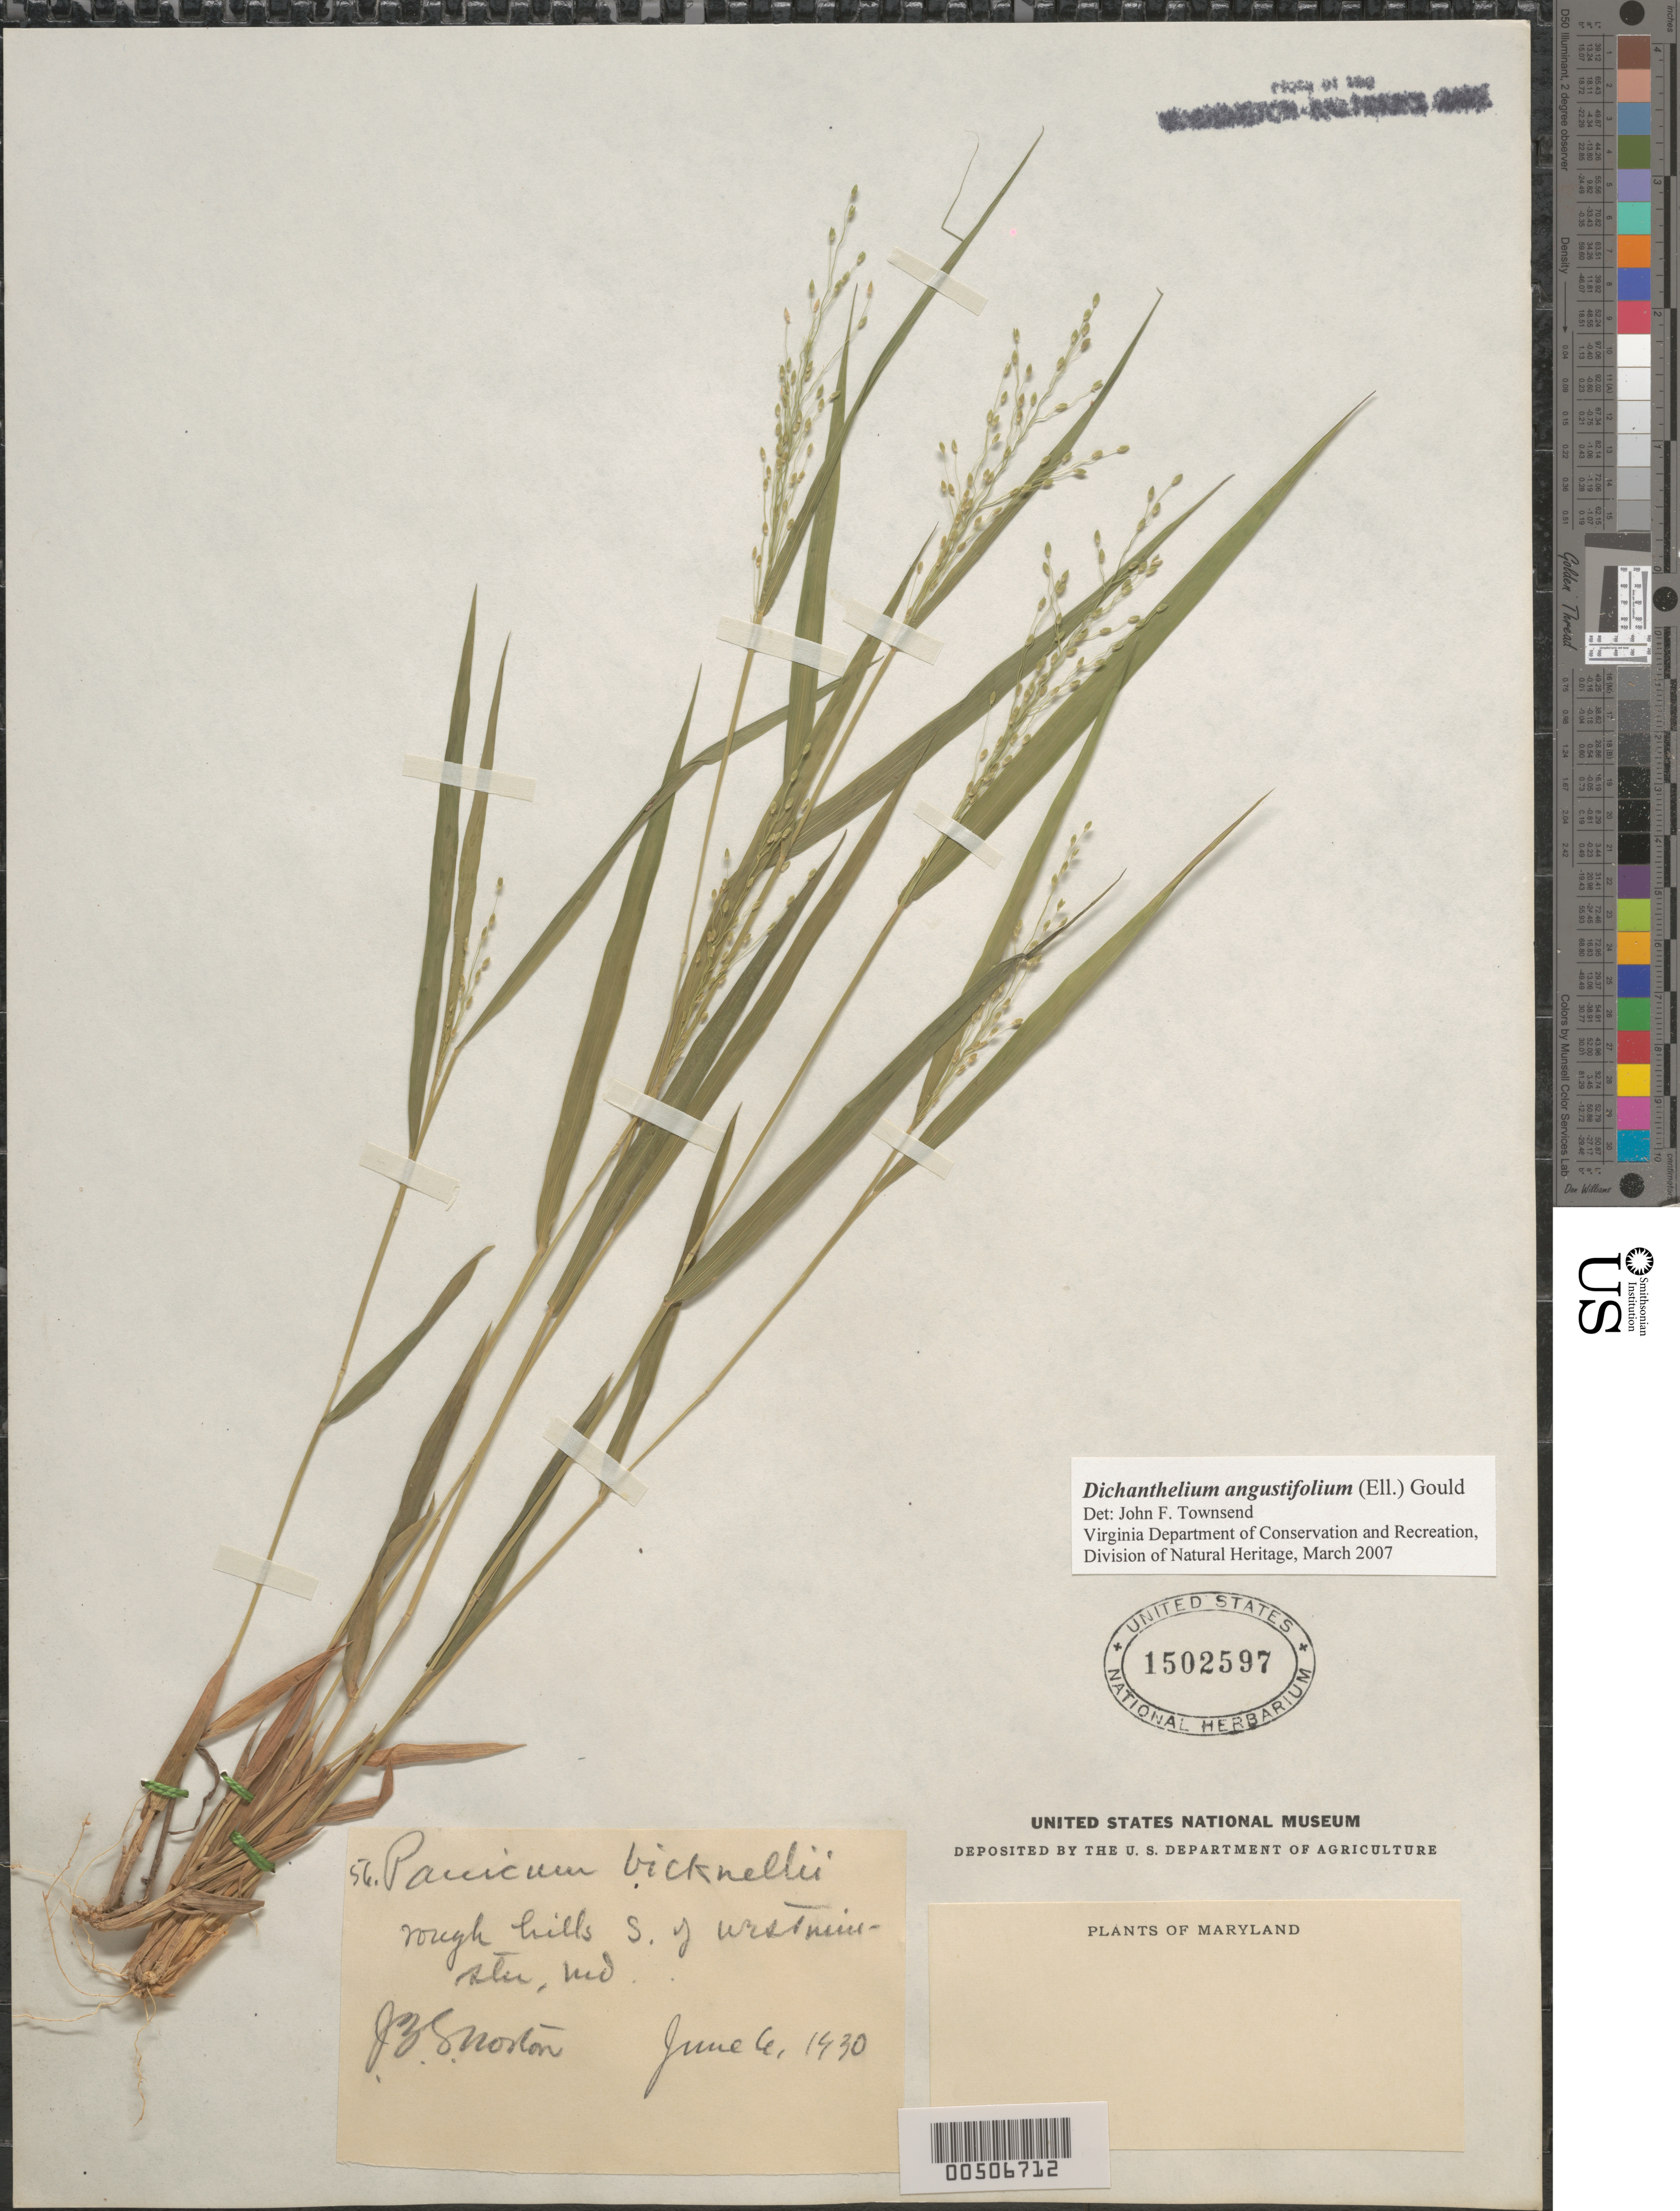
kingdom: Plantae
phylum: Tracheophyta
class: Liliopsida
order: Poales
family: Poaceae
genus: Dichanthelium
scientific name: Dichanthelium angustifolium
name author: (Ellison) Gould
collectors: J. B. S. Norton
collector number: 56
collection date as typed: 06 Jun 1930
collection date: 1930-06-06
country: United States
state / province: Maryland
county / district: Carroll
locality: S of Westminster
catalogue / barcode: US 1502597